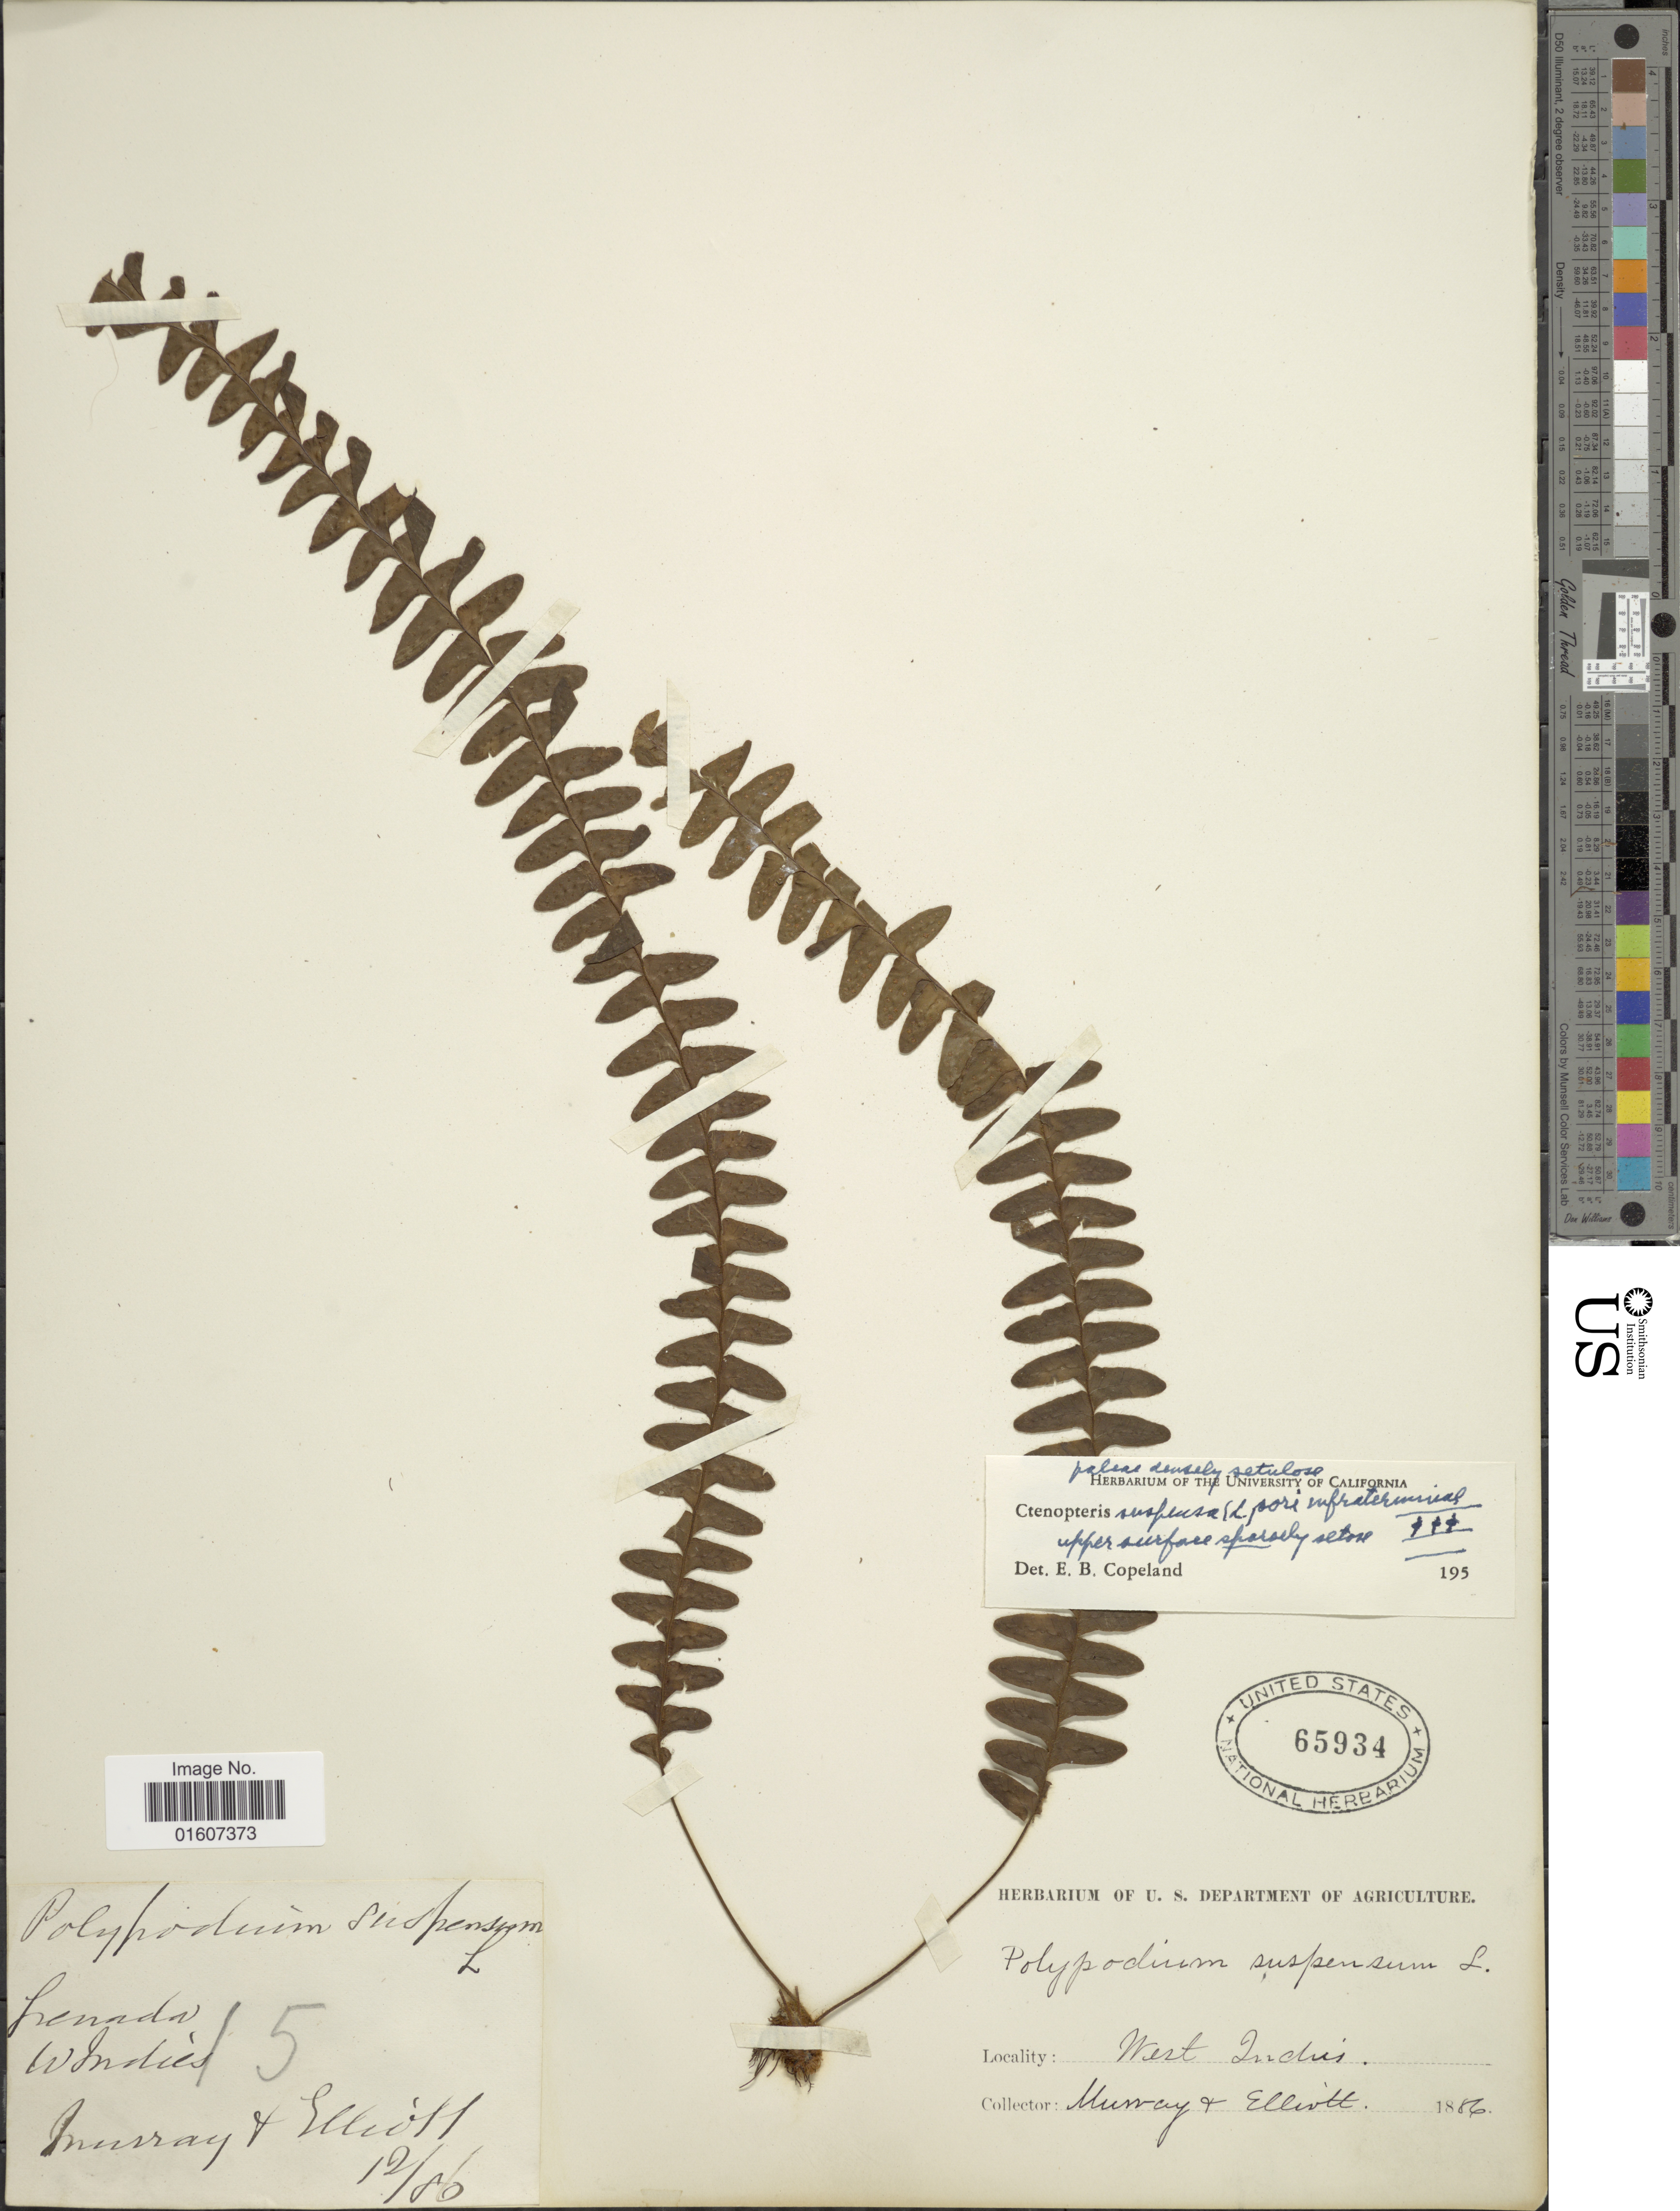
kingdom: Plantae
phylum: Tracheophyta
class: Polypodiopsida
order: Polypodiales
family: Polypodiaceae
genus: Terpsichore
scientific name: Terpsichore asplenifolia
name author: (L.) A.R. Sm.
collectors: Murray, -- & Elliott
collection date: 1886-12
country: Grenada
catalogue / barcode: US 65934